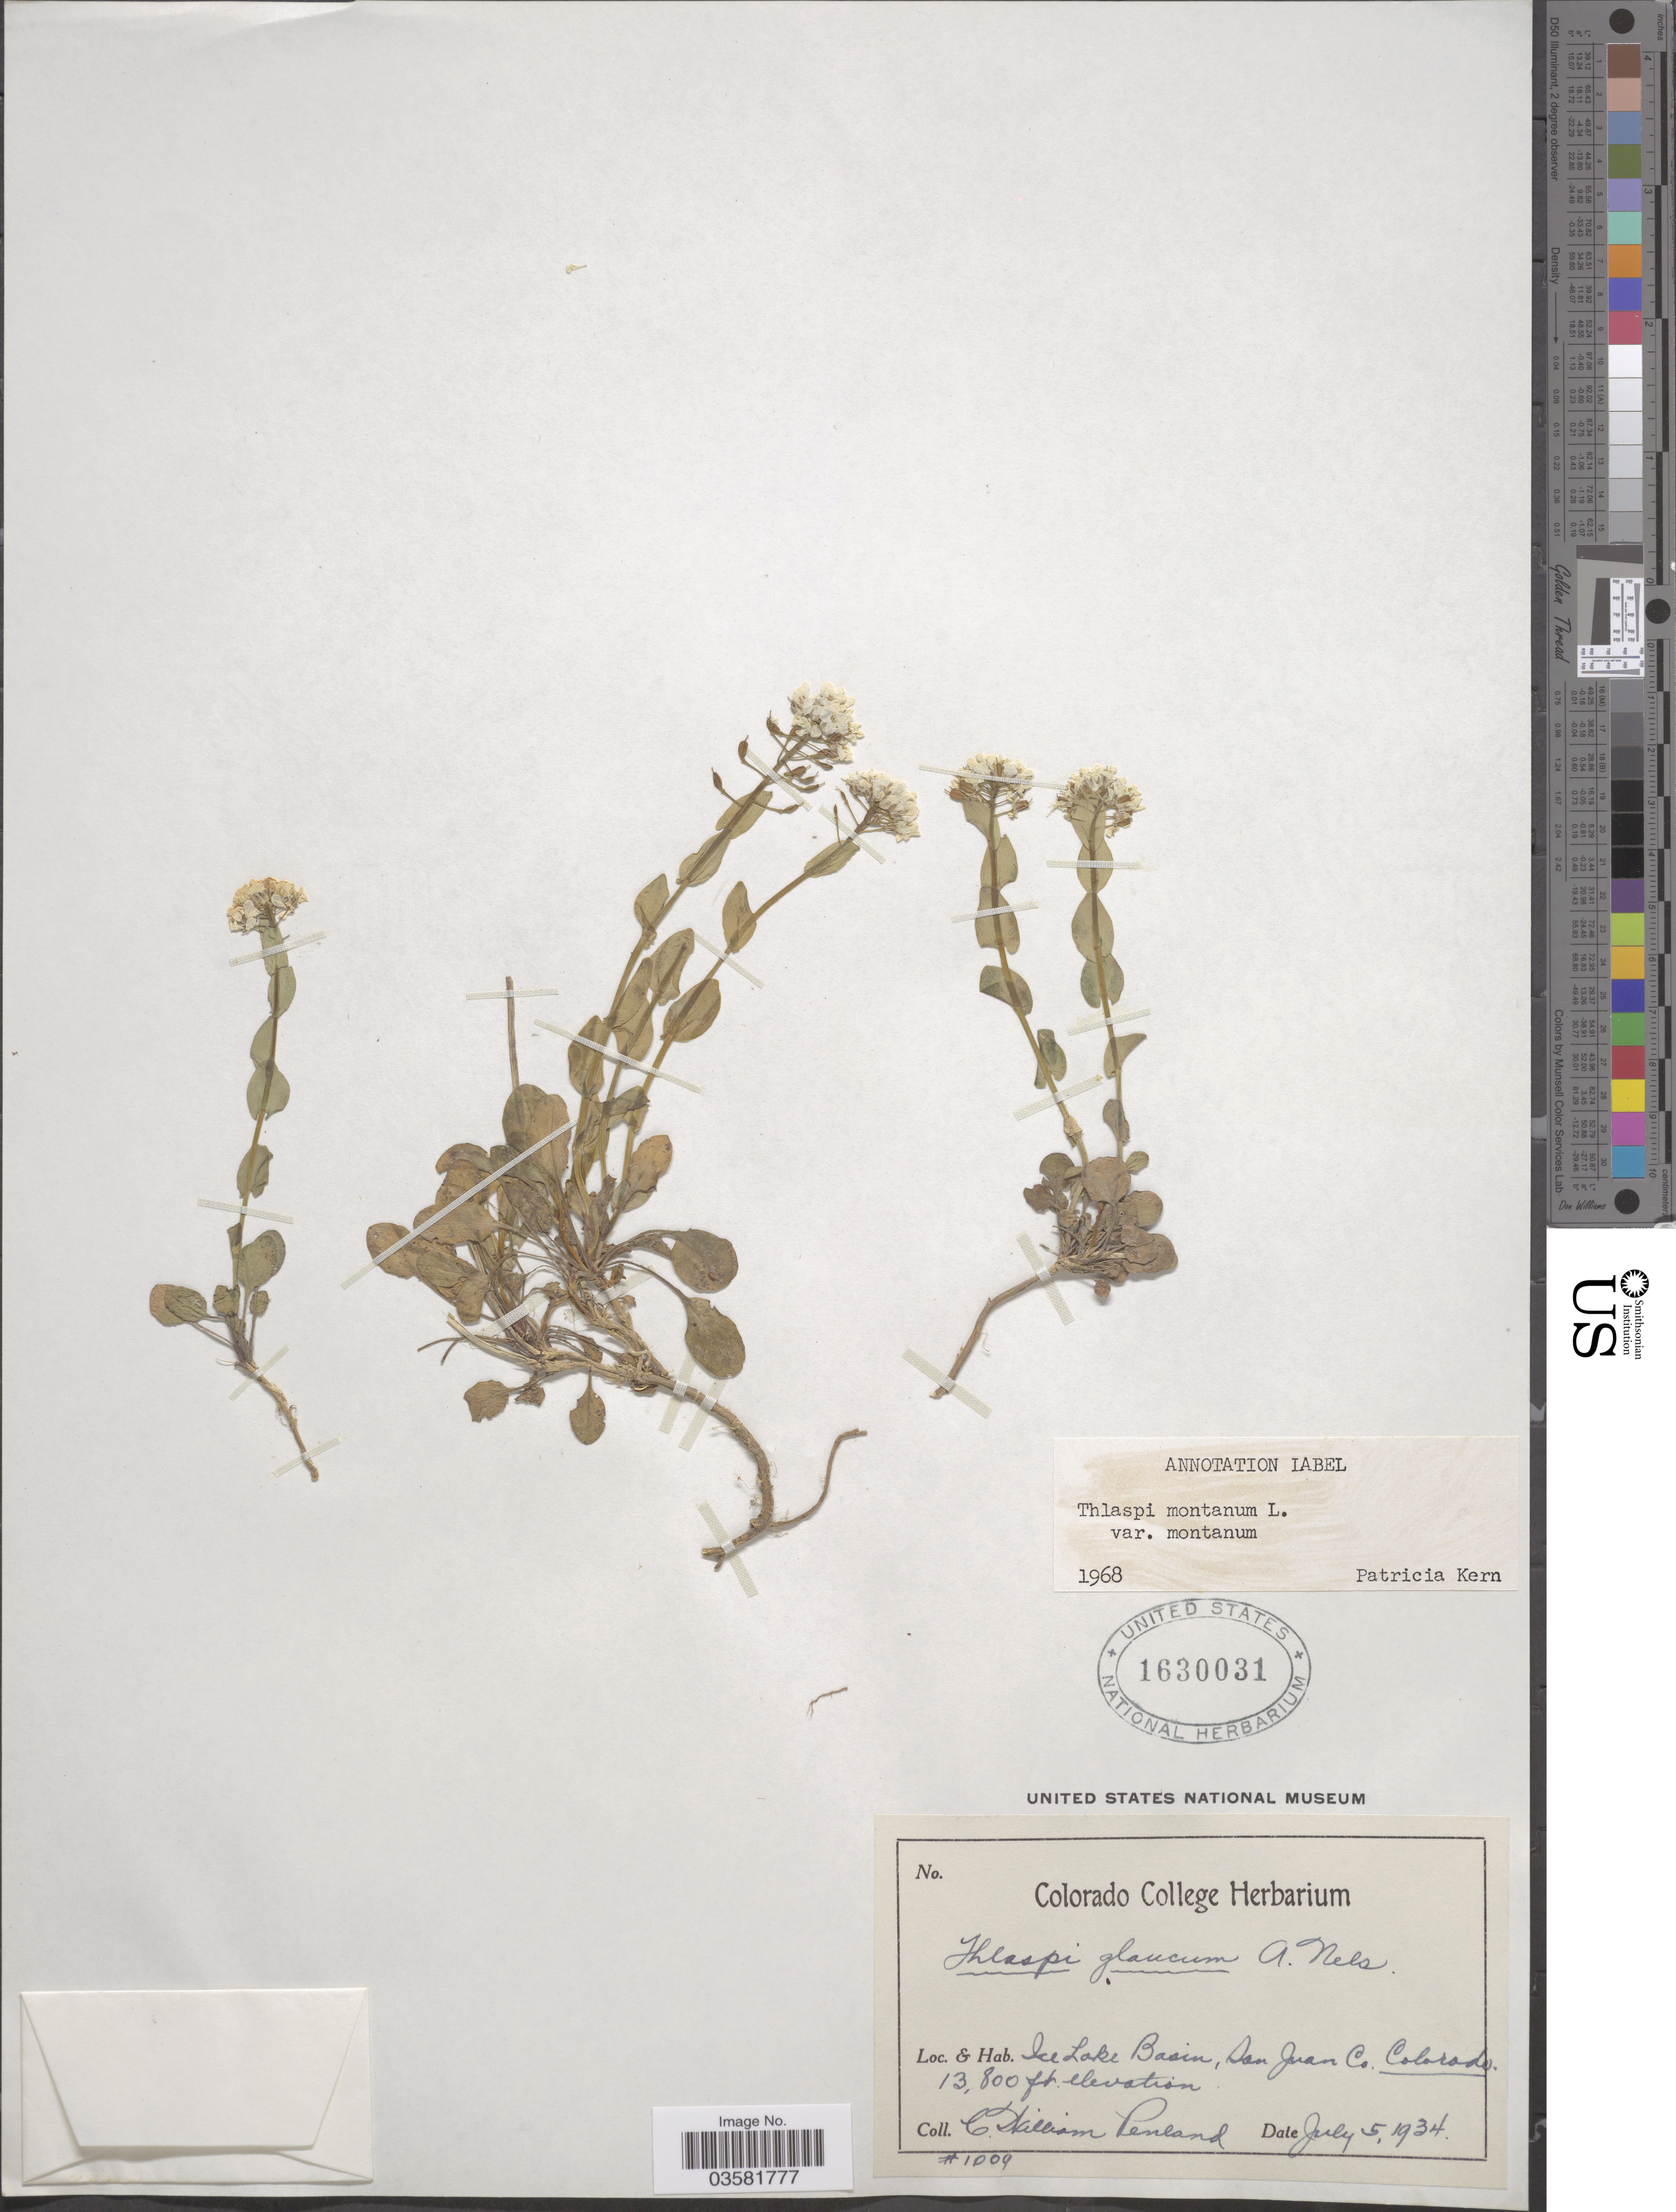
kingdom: Plantae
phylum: Tracheophyta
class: Magnoliopsida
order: Brassicales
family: Brassicaceae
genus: Thlaspi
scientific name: Thlaspi montanum var. montanum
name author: L.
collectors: C. W. Penland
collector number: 1009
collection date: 1934-07-05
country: United States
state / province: Colorado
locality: Ica Lake Basin, San Juan Co.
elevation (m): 4206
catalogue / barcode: US 1630031